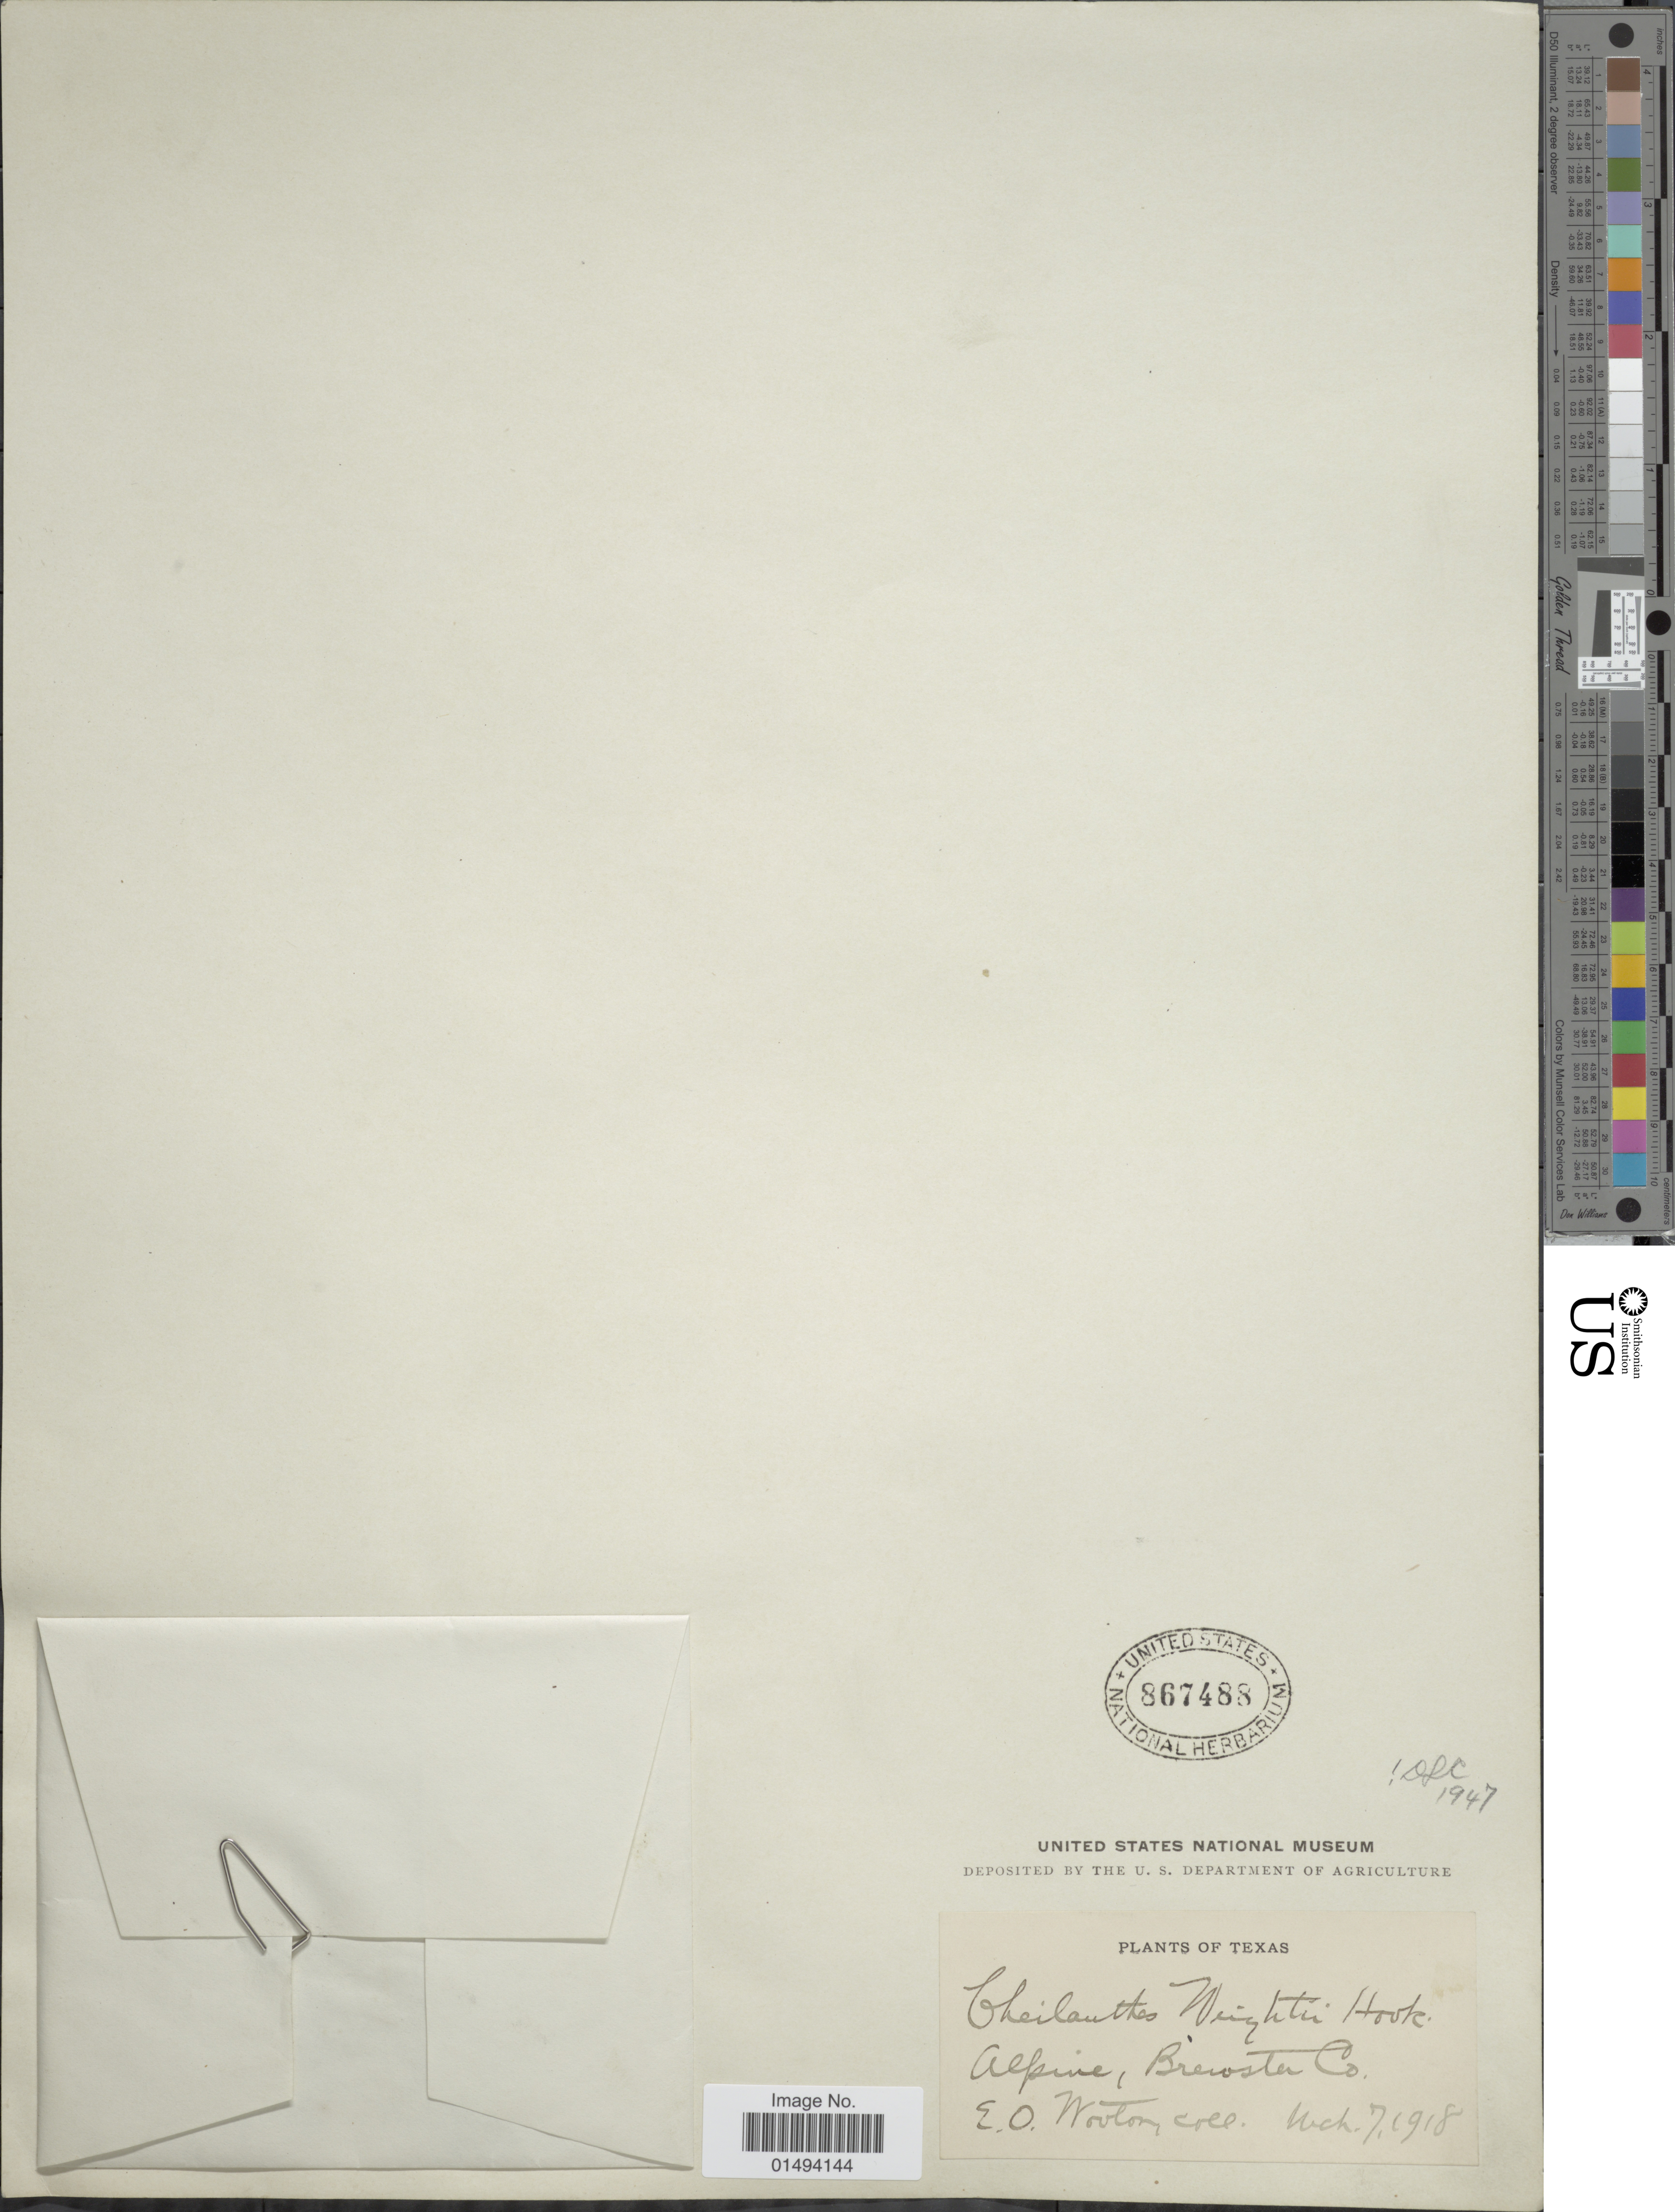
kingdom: Plantae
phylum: Tracheophyta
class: Polypodiopsida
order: Polypodiales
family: Pteridaceae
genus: Myriopteris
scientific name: Myriopteris wrightii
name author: (Hook.) Grusz & Windham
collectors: E. O. Wooton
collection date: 1918-03-07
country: United States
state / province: Texas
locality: Texas, Alpine, Brewster Co.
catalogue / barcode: US 867488